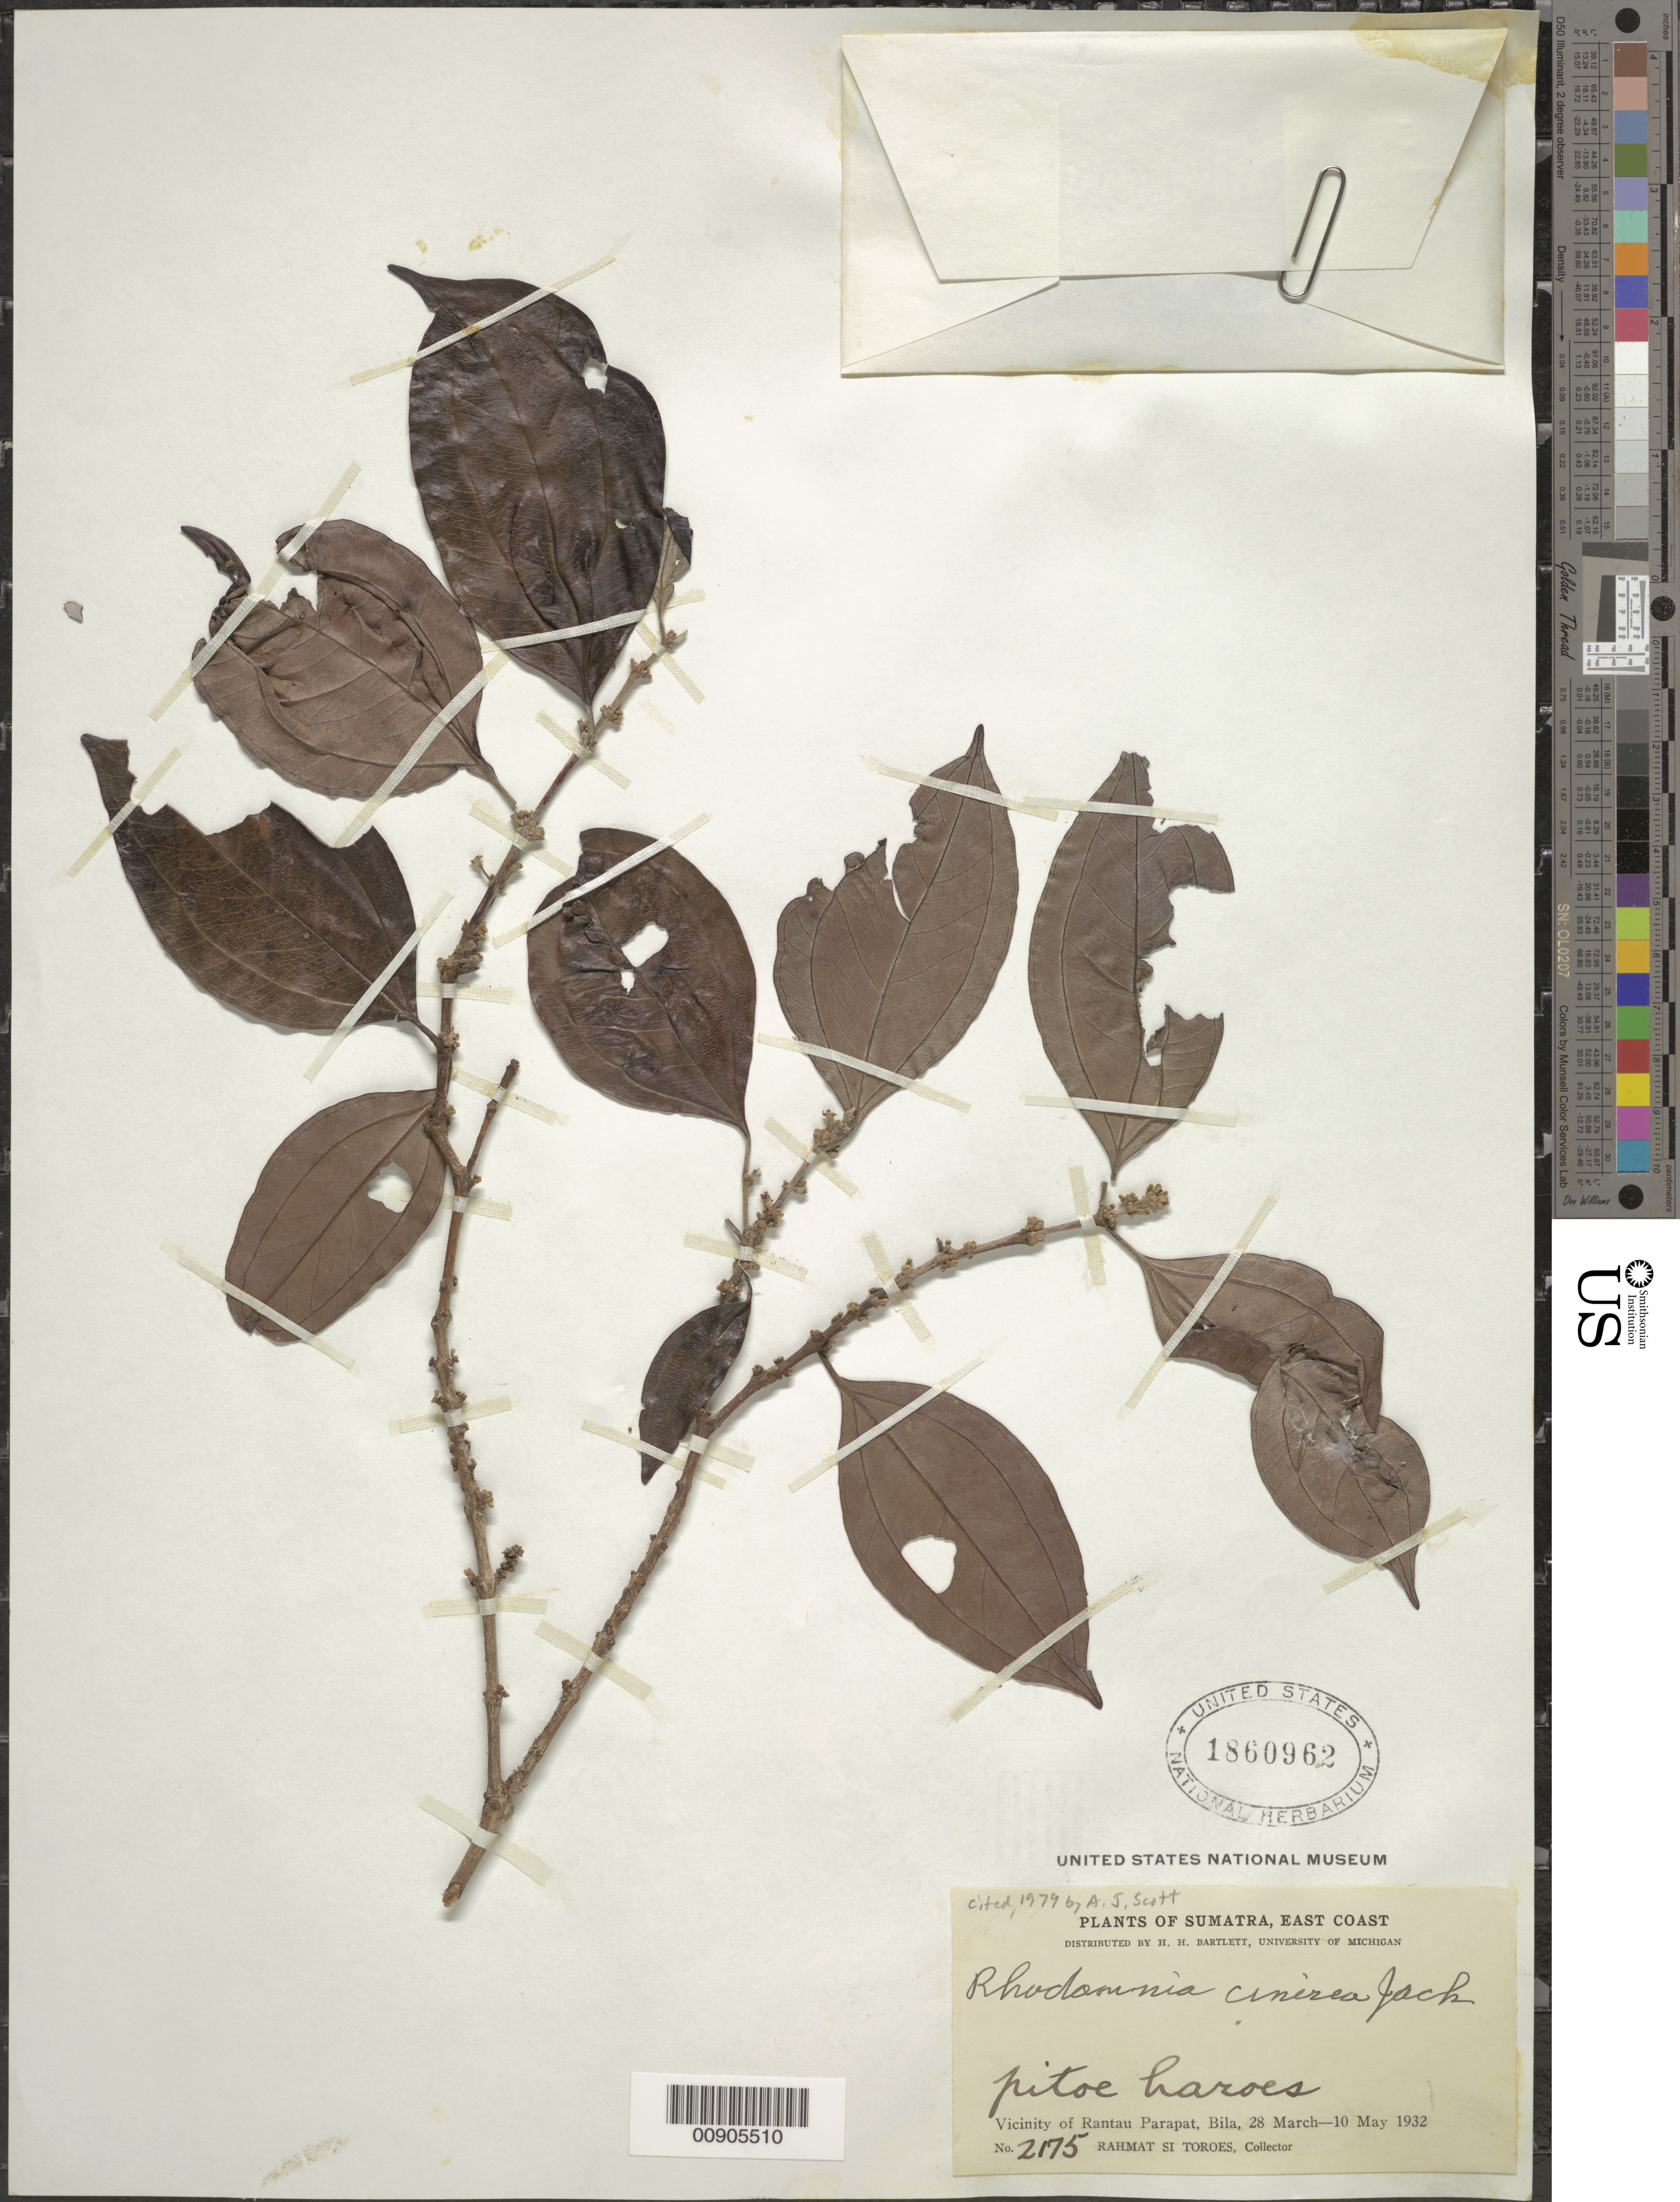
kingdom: Plantae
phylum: Tracheophyta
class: Magnoliopsida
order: Myrtales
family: Myrtaceae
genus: Rhodamnia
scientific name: Rhodamnia cinerea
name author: Jack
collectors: Rahmat Si Boeea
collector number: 2175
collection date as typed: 28 Mar 1932 to 10 May 1932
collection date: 1932-03-28/1932-05-10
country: Indonesia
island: Sumatra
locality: East Coast; Vicinity Rantau Parapat, Bila.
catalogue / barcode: US 1860962